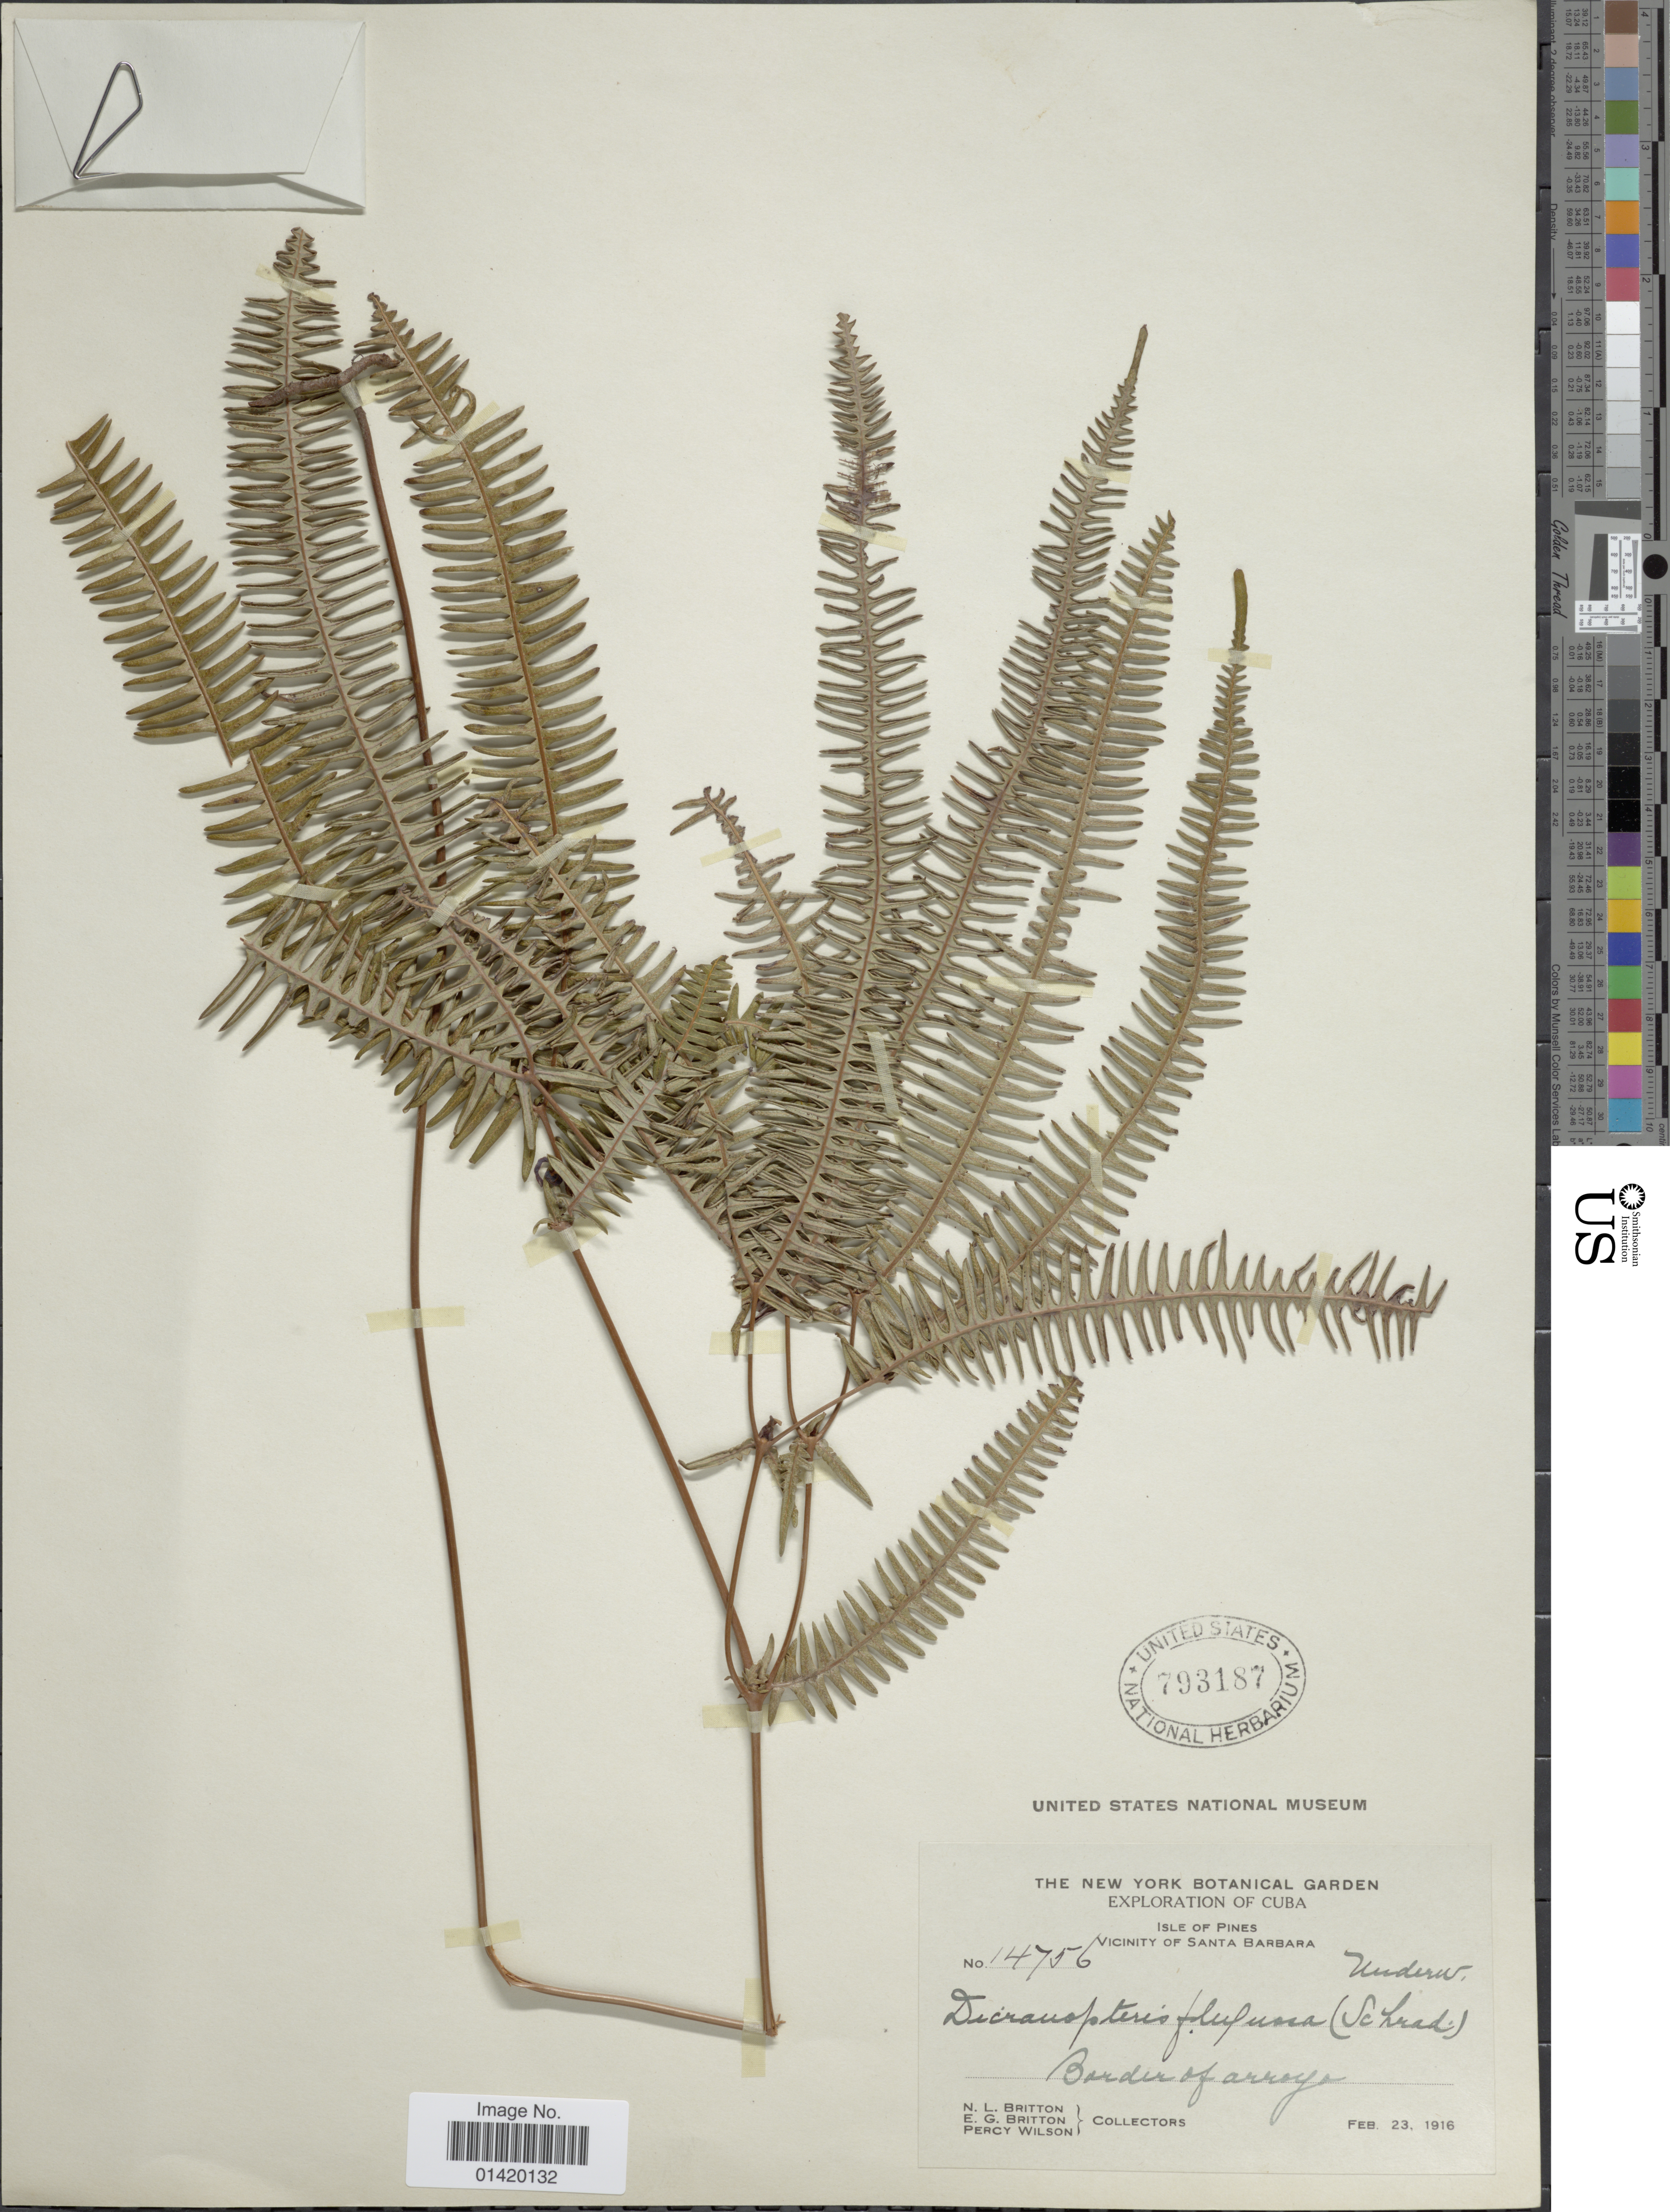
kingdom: Plantae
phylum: Tracheophyta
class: Polypodiopsida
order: Gleicheniales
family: Gleicheniaceae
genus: Dicranopteris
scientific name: Dicranopteris flexuosa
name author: (Schrad.) Underw.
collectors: N. Britton, E. G. Britton & P. Wilson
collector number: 14756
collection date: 1916-02-23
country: Cuba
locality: Isles of Pines, Vicinity of Santa Barbara, Border of arroyo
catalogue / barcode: US 793187